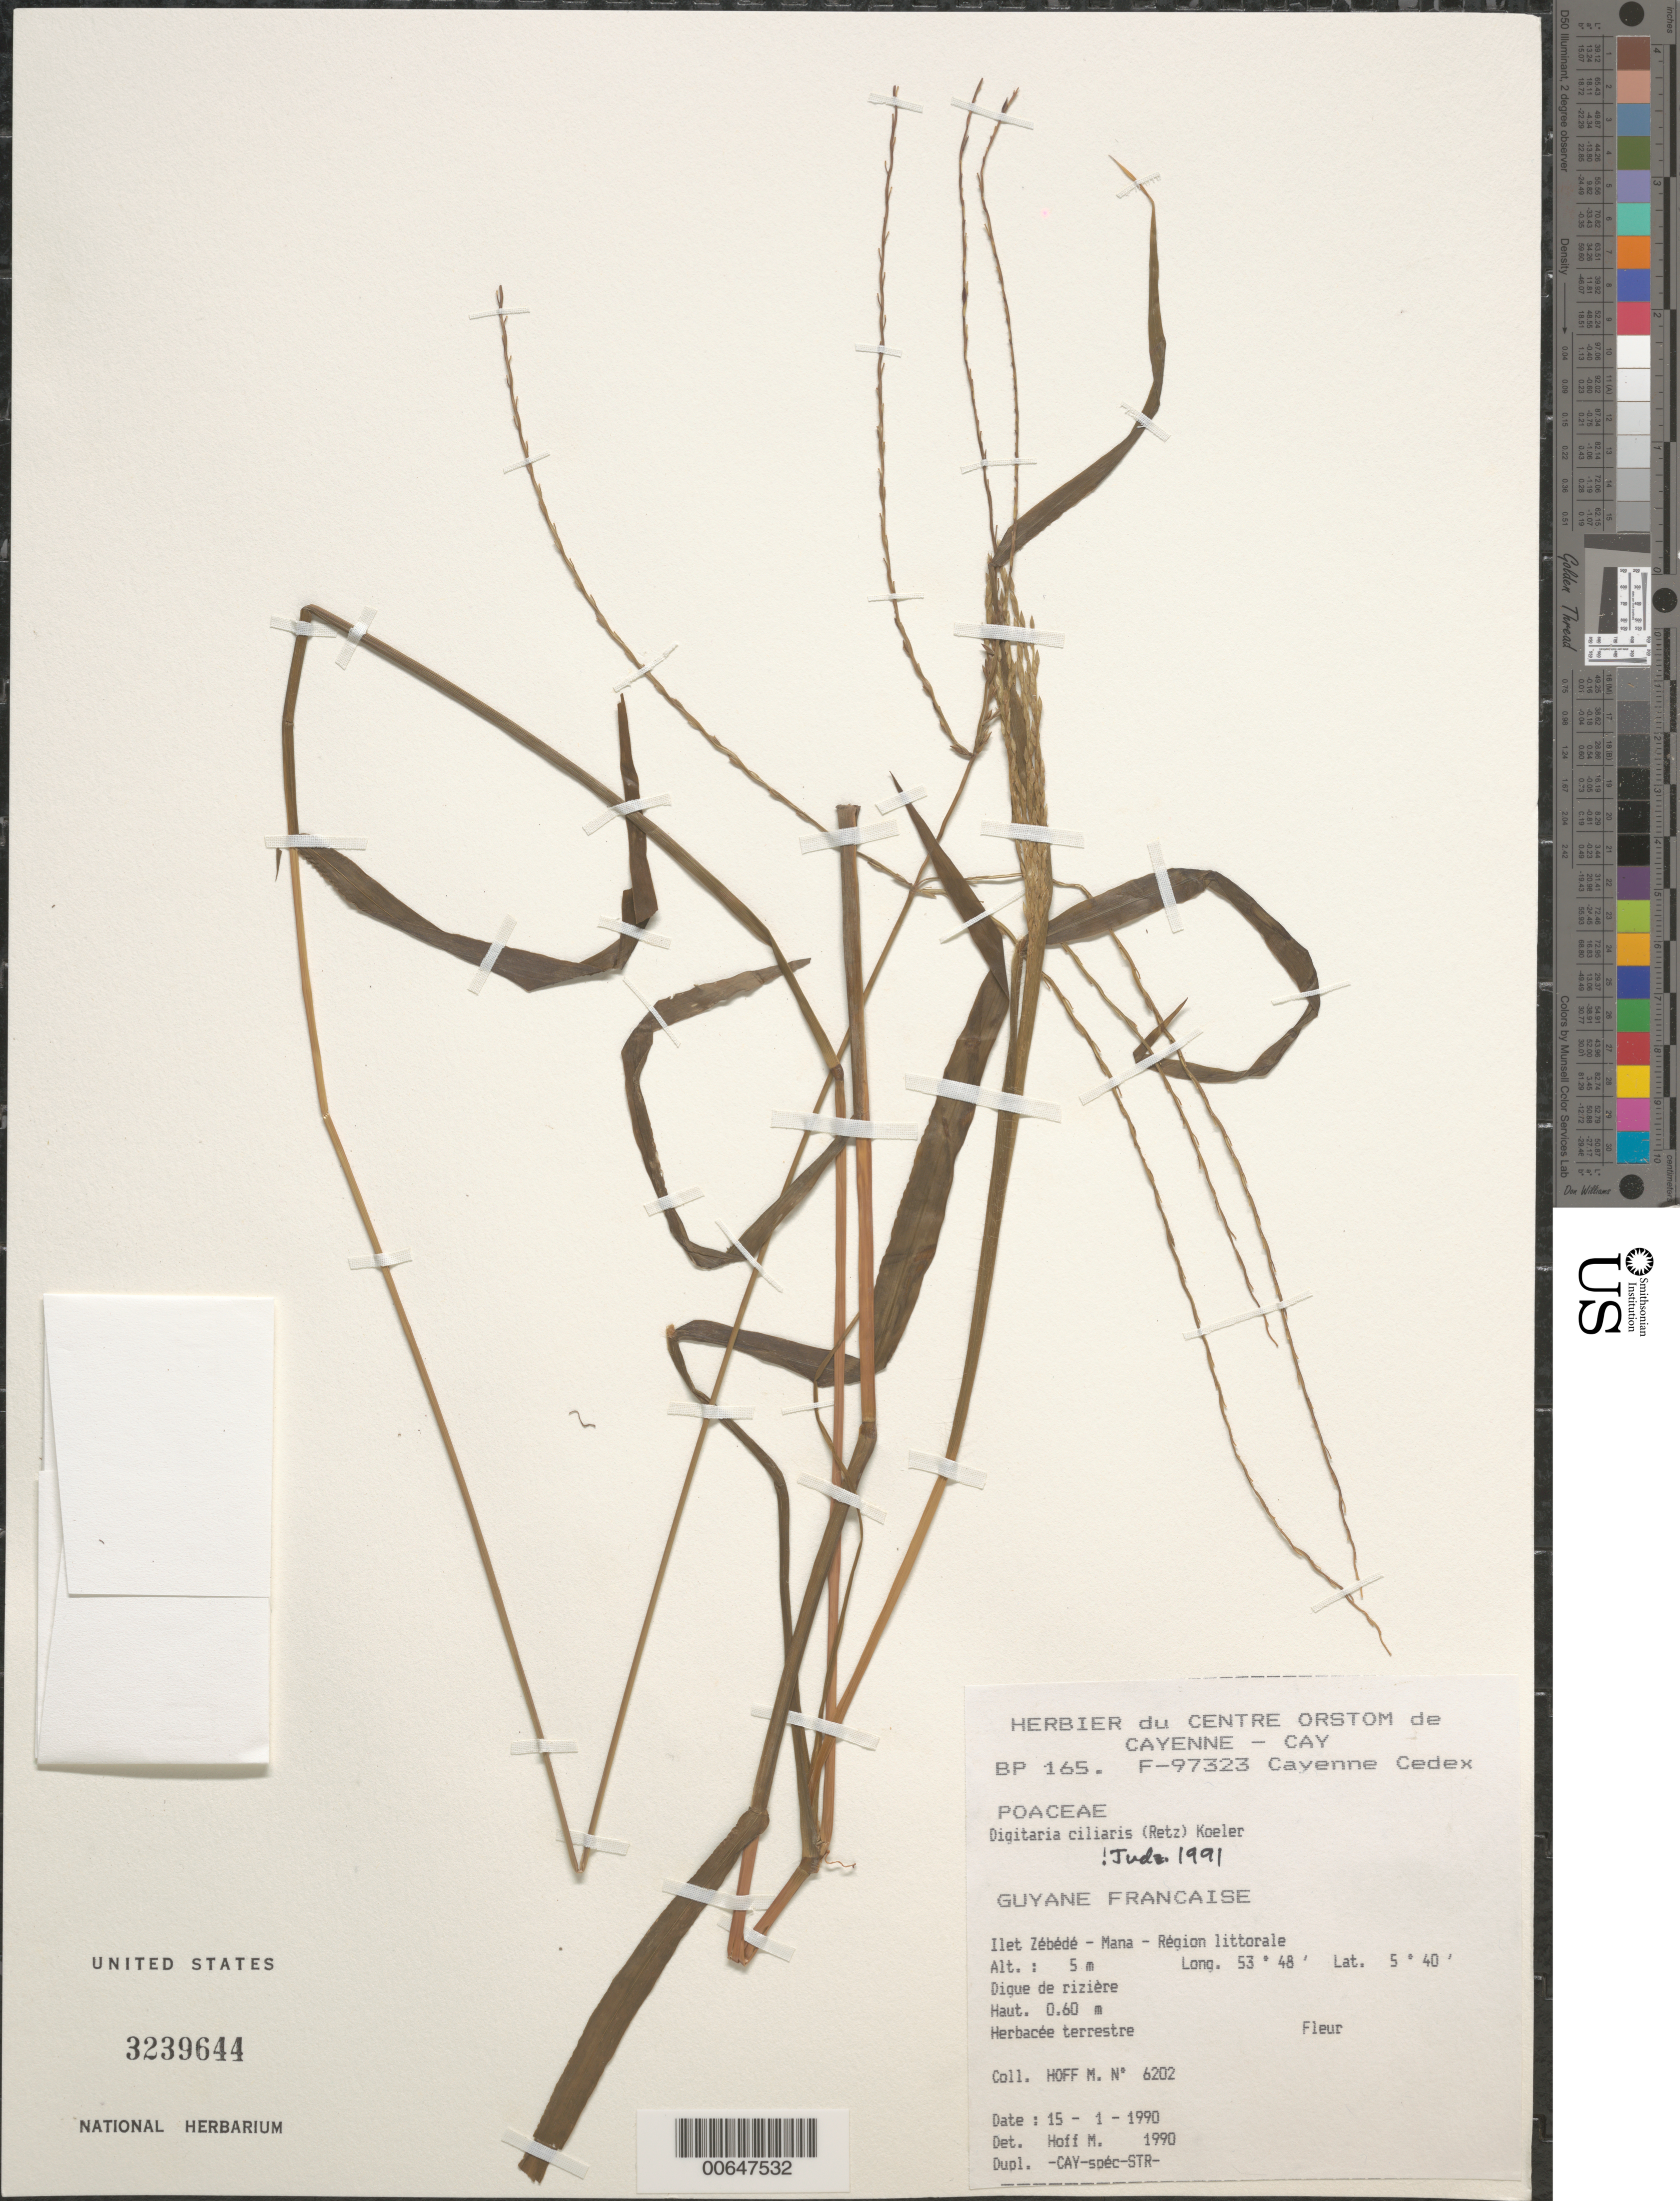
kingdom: Plantae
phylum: Tracheophyta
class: Liliopsida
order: Poales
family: Poaceae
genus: Digitaria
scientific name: Digitaria ciliaris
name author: (Retz.) Koeler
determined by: Judziewicz, E. J.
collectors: M. Hoff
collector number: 6202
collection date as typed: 15-Jan-90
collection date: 1990-01-15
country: French Guiana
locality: Ilet Zébédé, Mana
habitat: Region littoral. Dique de rizié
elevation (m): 5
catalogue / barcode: US 3239644